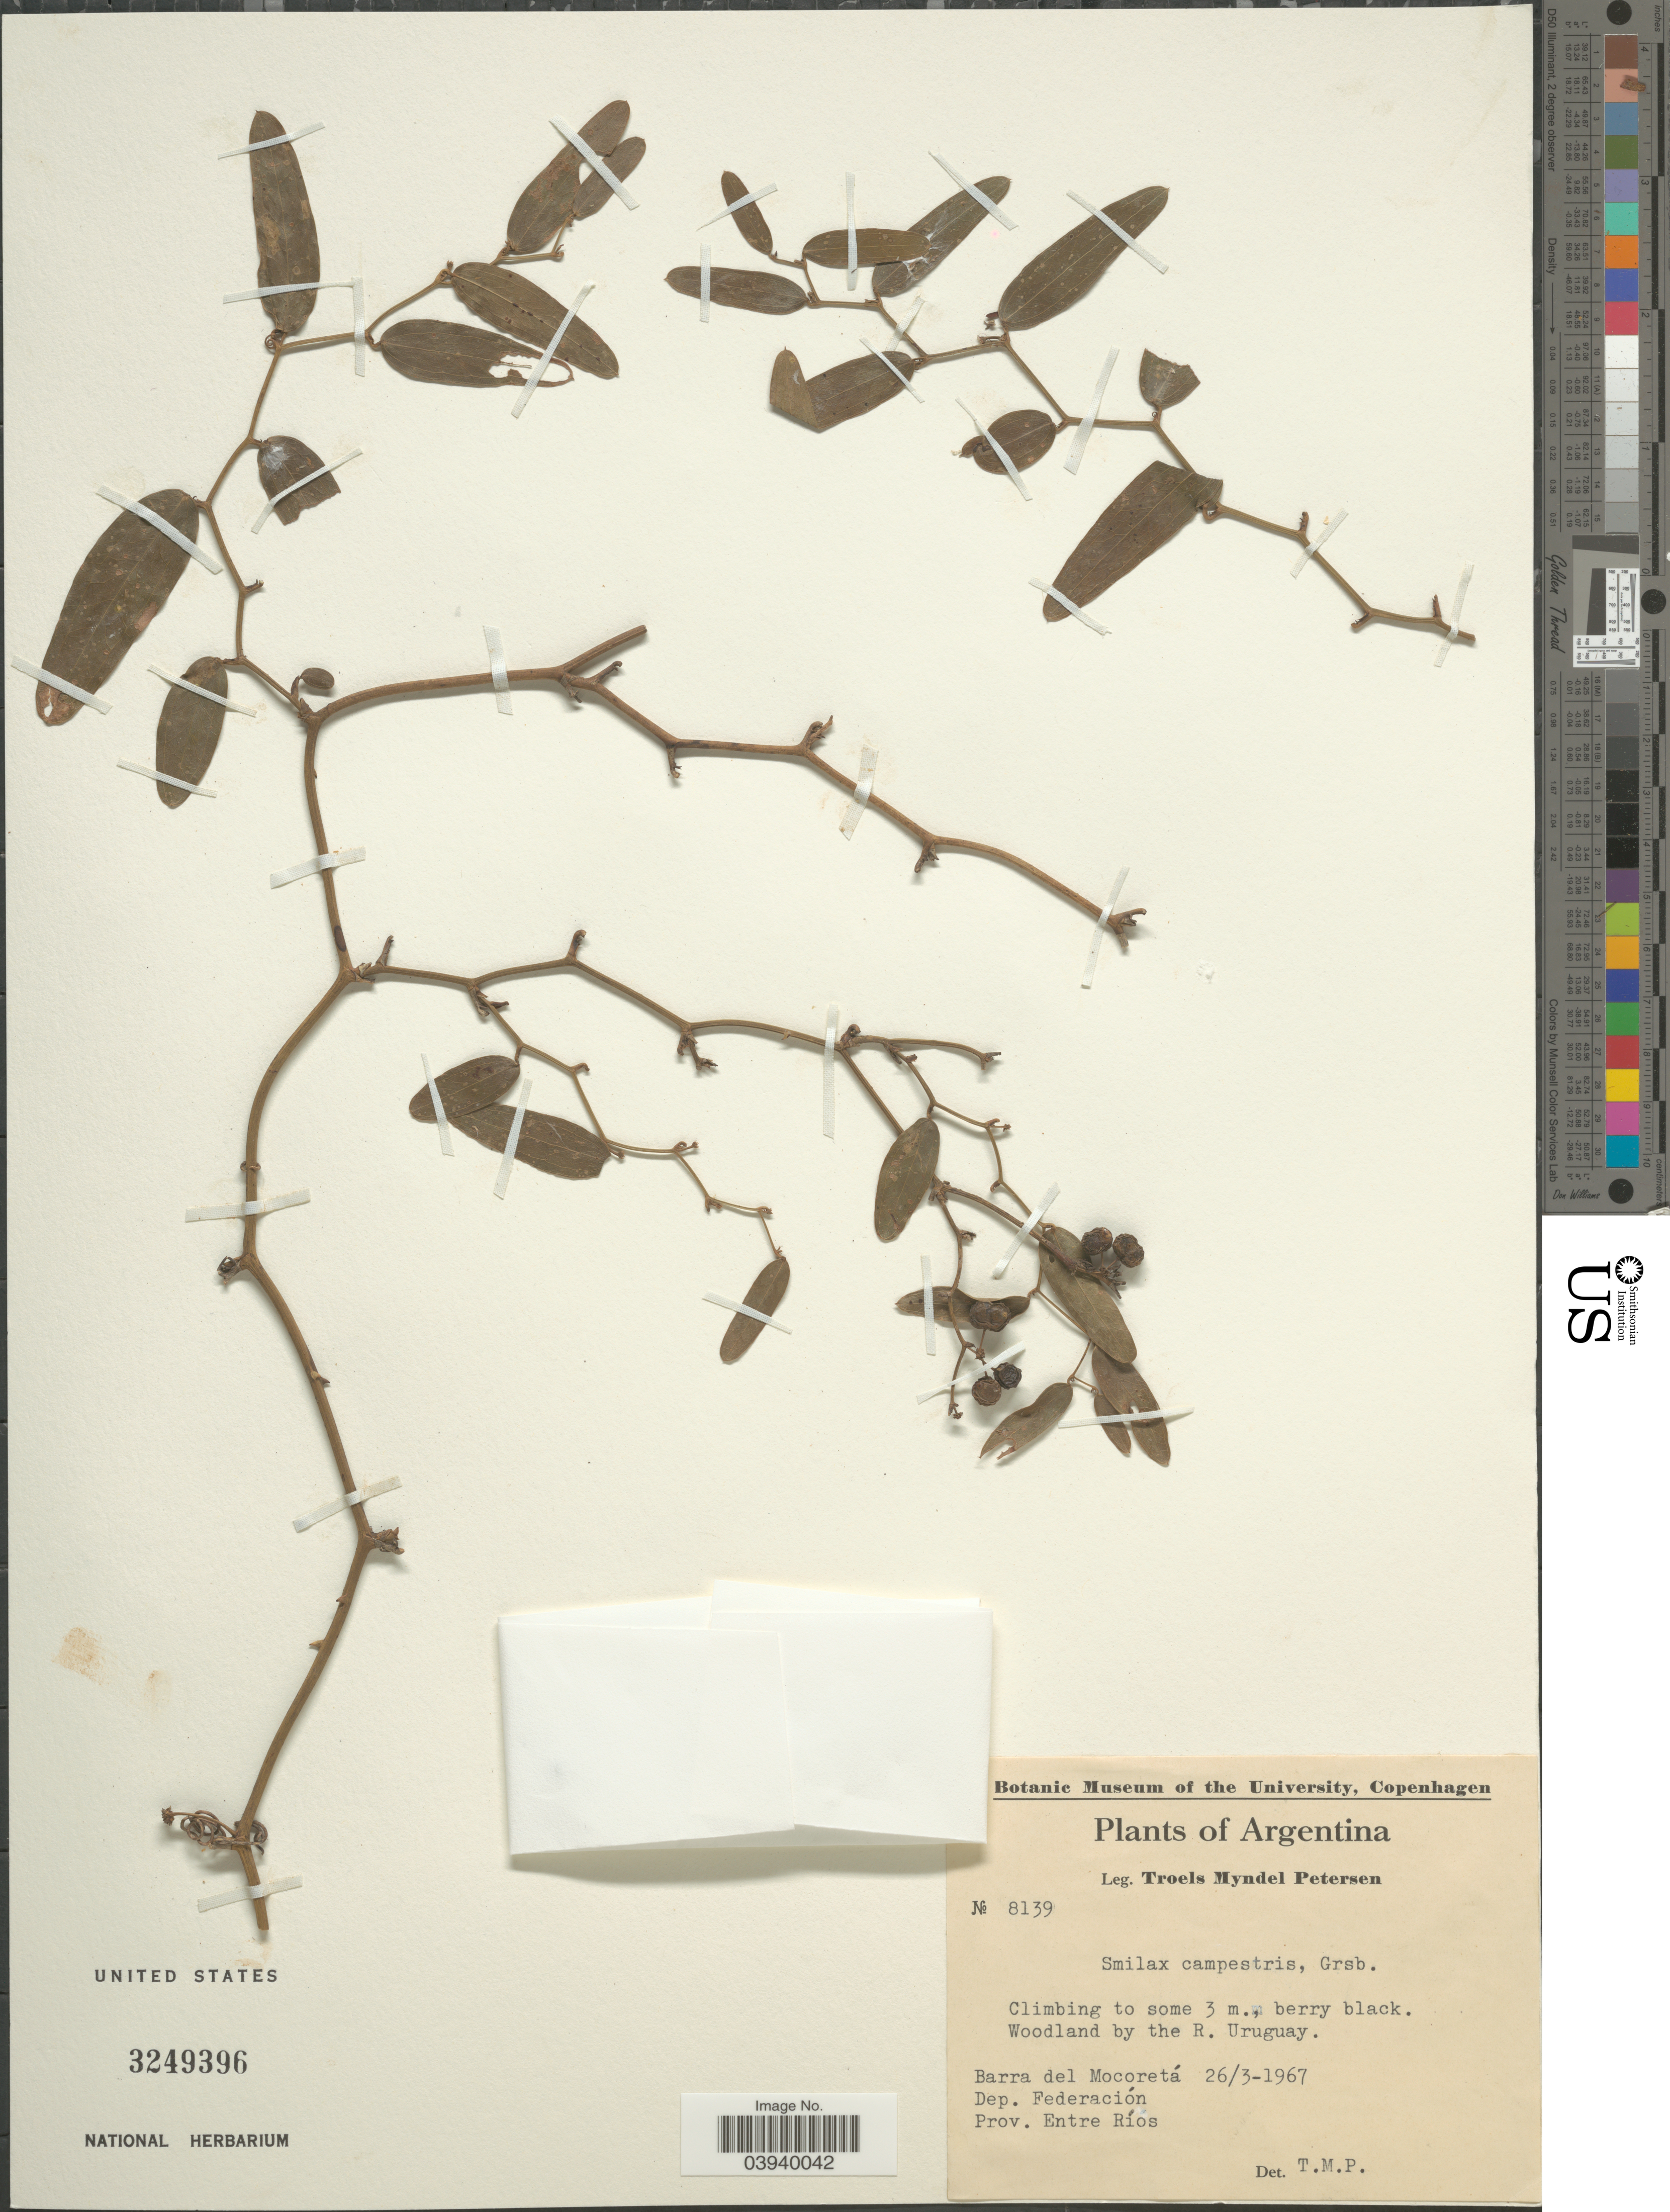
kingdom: Plantae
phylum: Tracheophyta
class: Liliopsida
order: Liliales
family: Smilacaceae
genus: Smilax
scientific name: Smilax campestris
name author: Griseb.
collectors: T. M. Petersen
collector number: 8139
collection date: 1967-03-26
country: Argentina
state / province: Entre Rios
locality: Woodland by the R. Uruguay. Barra del Mocoretá. Dep. Federación.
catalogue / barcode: US 3249396